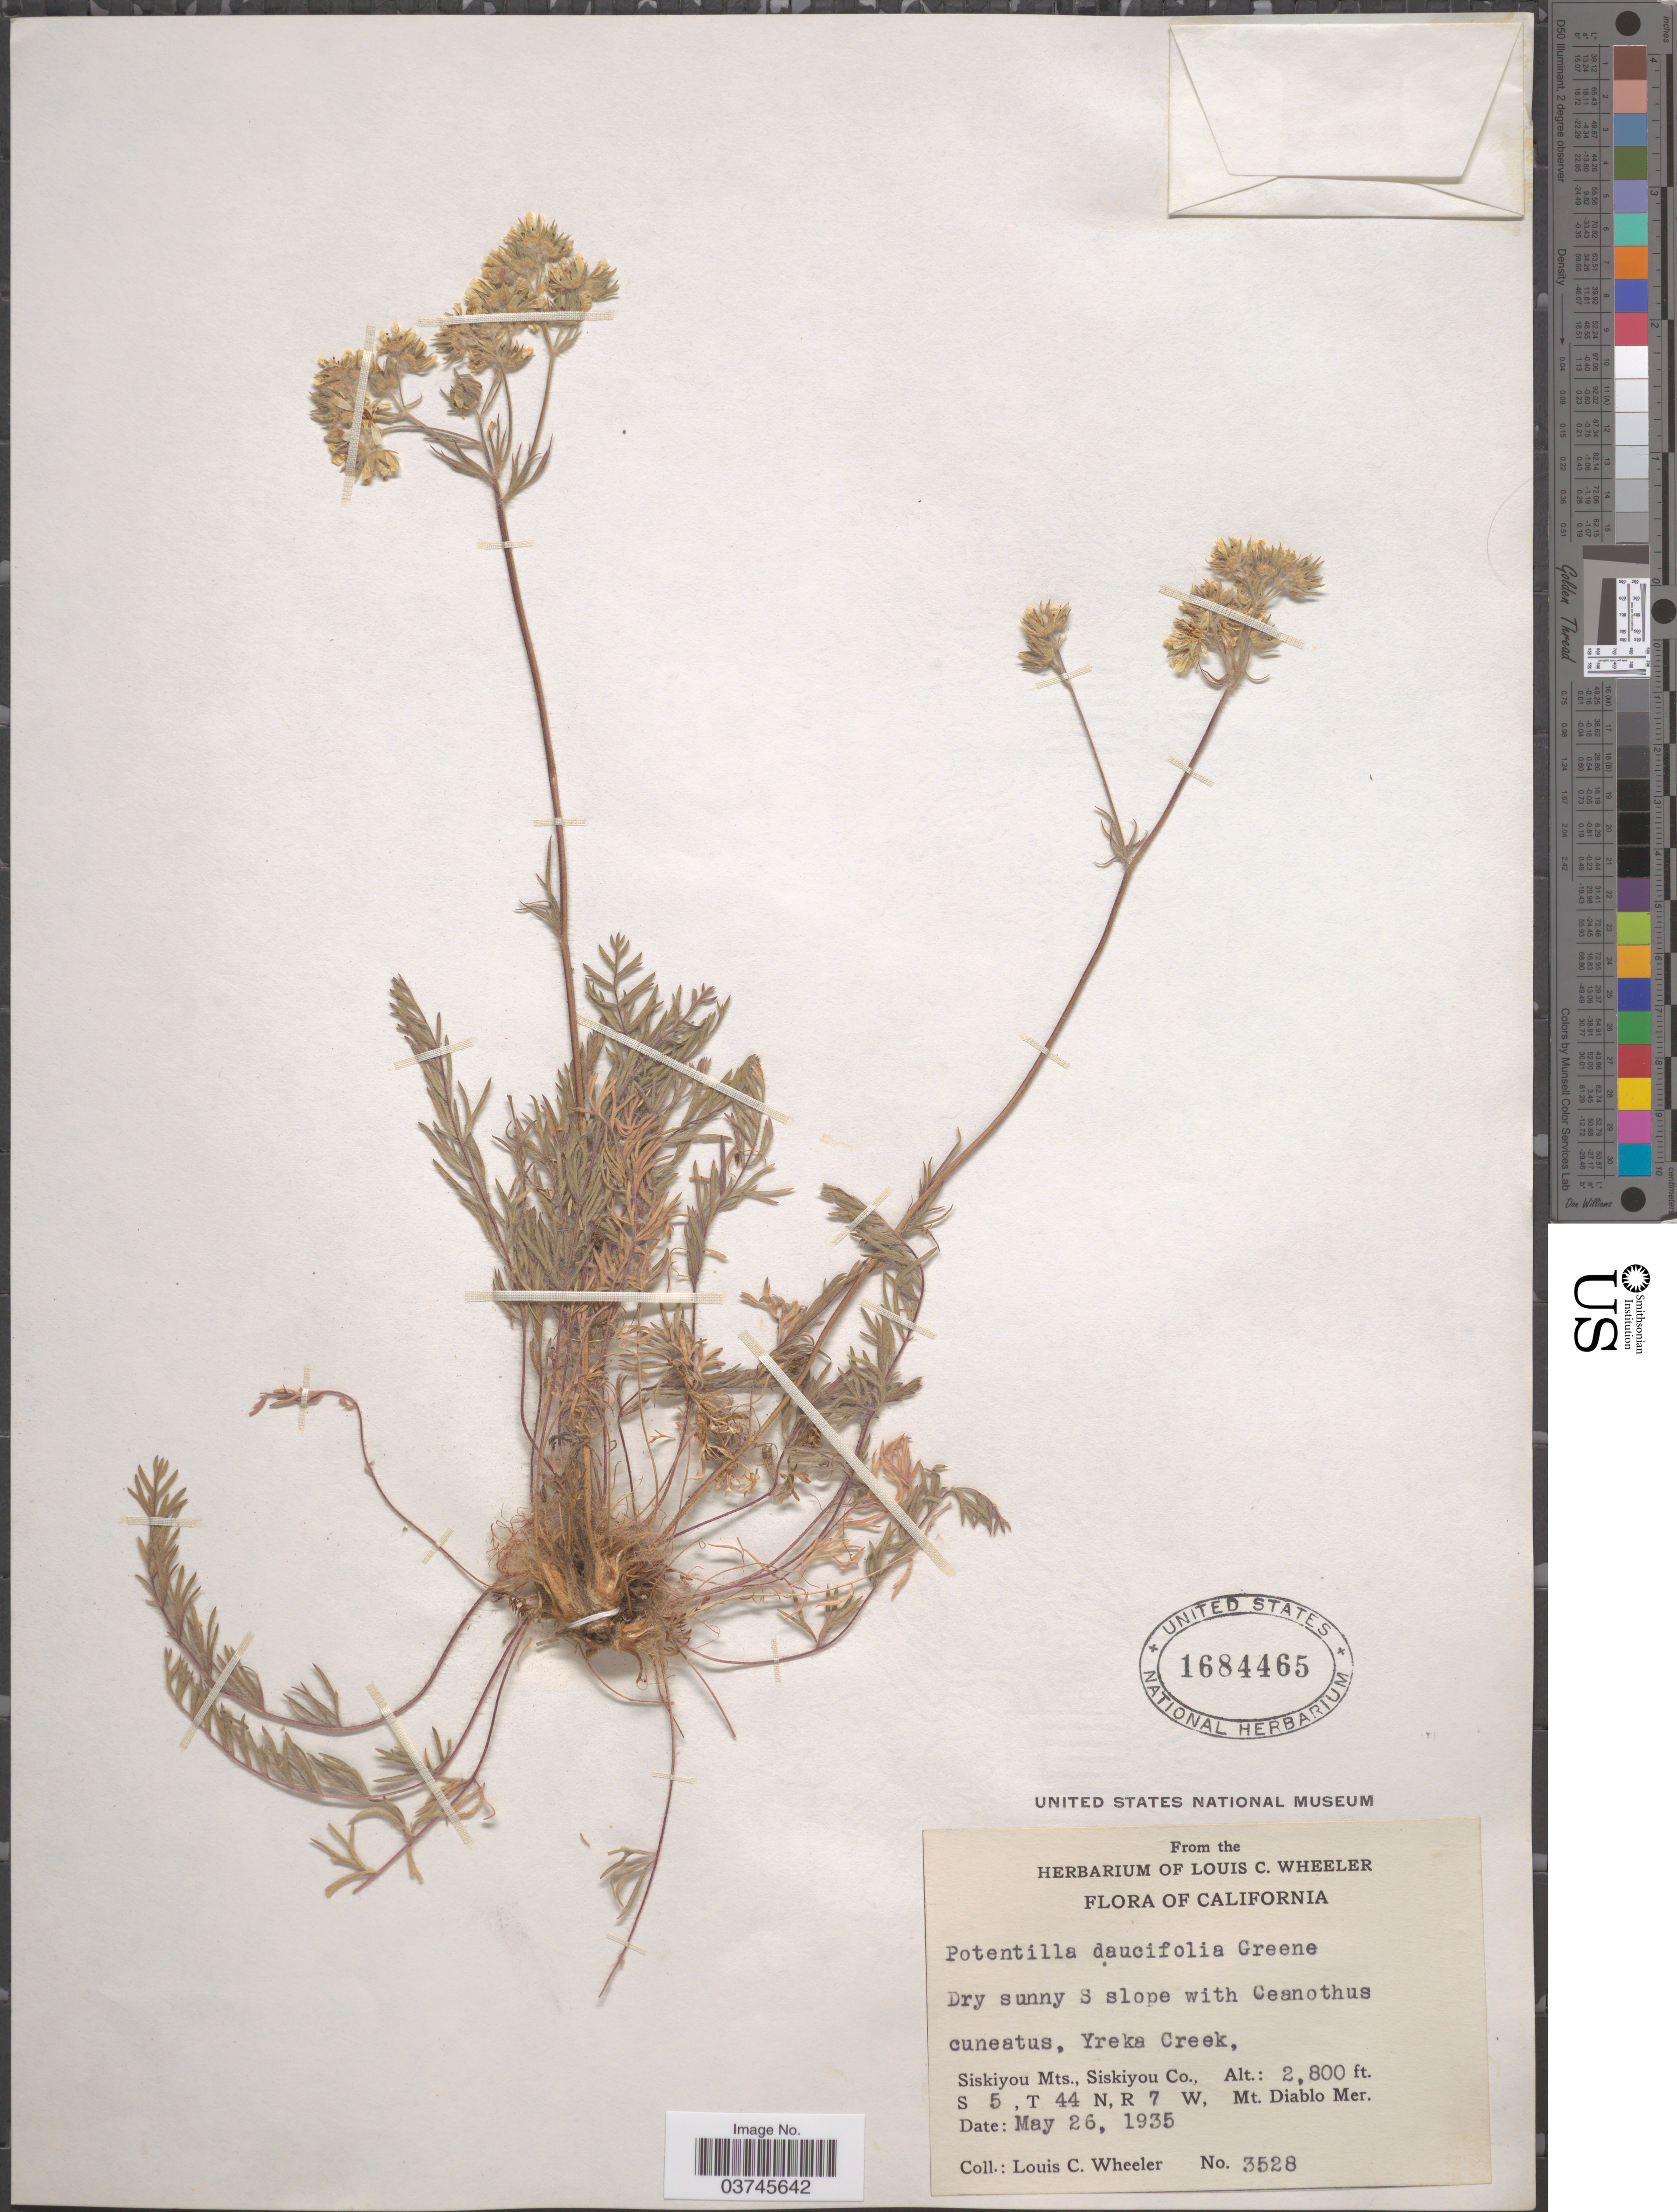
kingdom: Plantae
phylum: Tracheophyta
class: Magnoliopsida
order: Rosales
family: Rosaceae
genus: Potentilla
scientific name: Potentilla daucifolia var. daucifolia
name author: Greene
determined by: Strong, Mark T., (BOT), Smithsonian Institution - National Museum of Natural History (UNITED STATES)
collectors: L. C. Wheeler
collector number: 3528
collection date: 1935-05-26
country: United States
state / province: California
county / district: Siskiyou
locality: Dry sunny S slope. Yreka Creek, Siskiyou Mts., Siskiyou Co., S 5 , T 44 N, R 7 W, Mt. Diablo Mer.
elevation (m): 853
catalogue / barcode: US 1684465